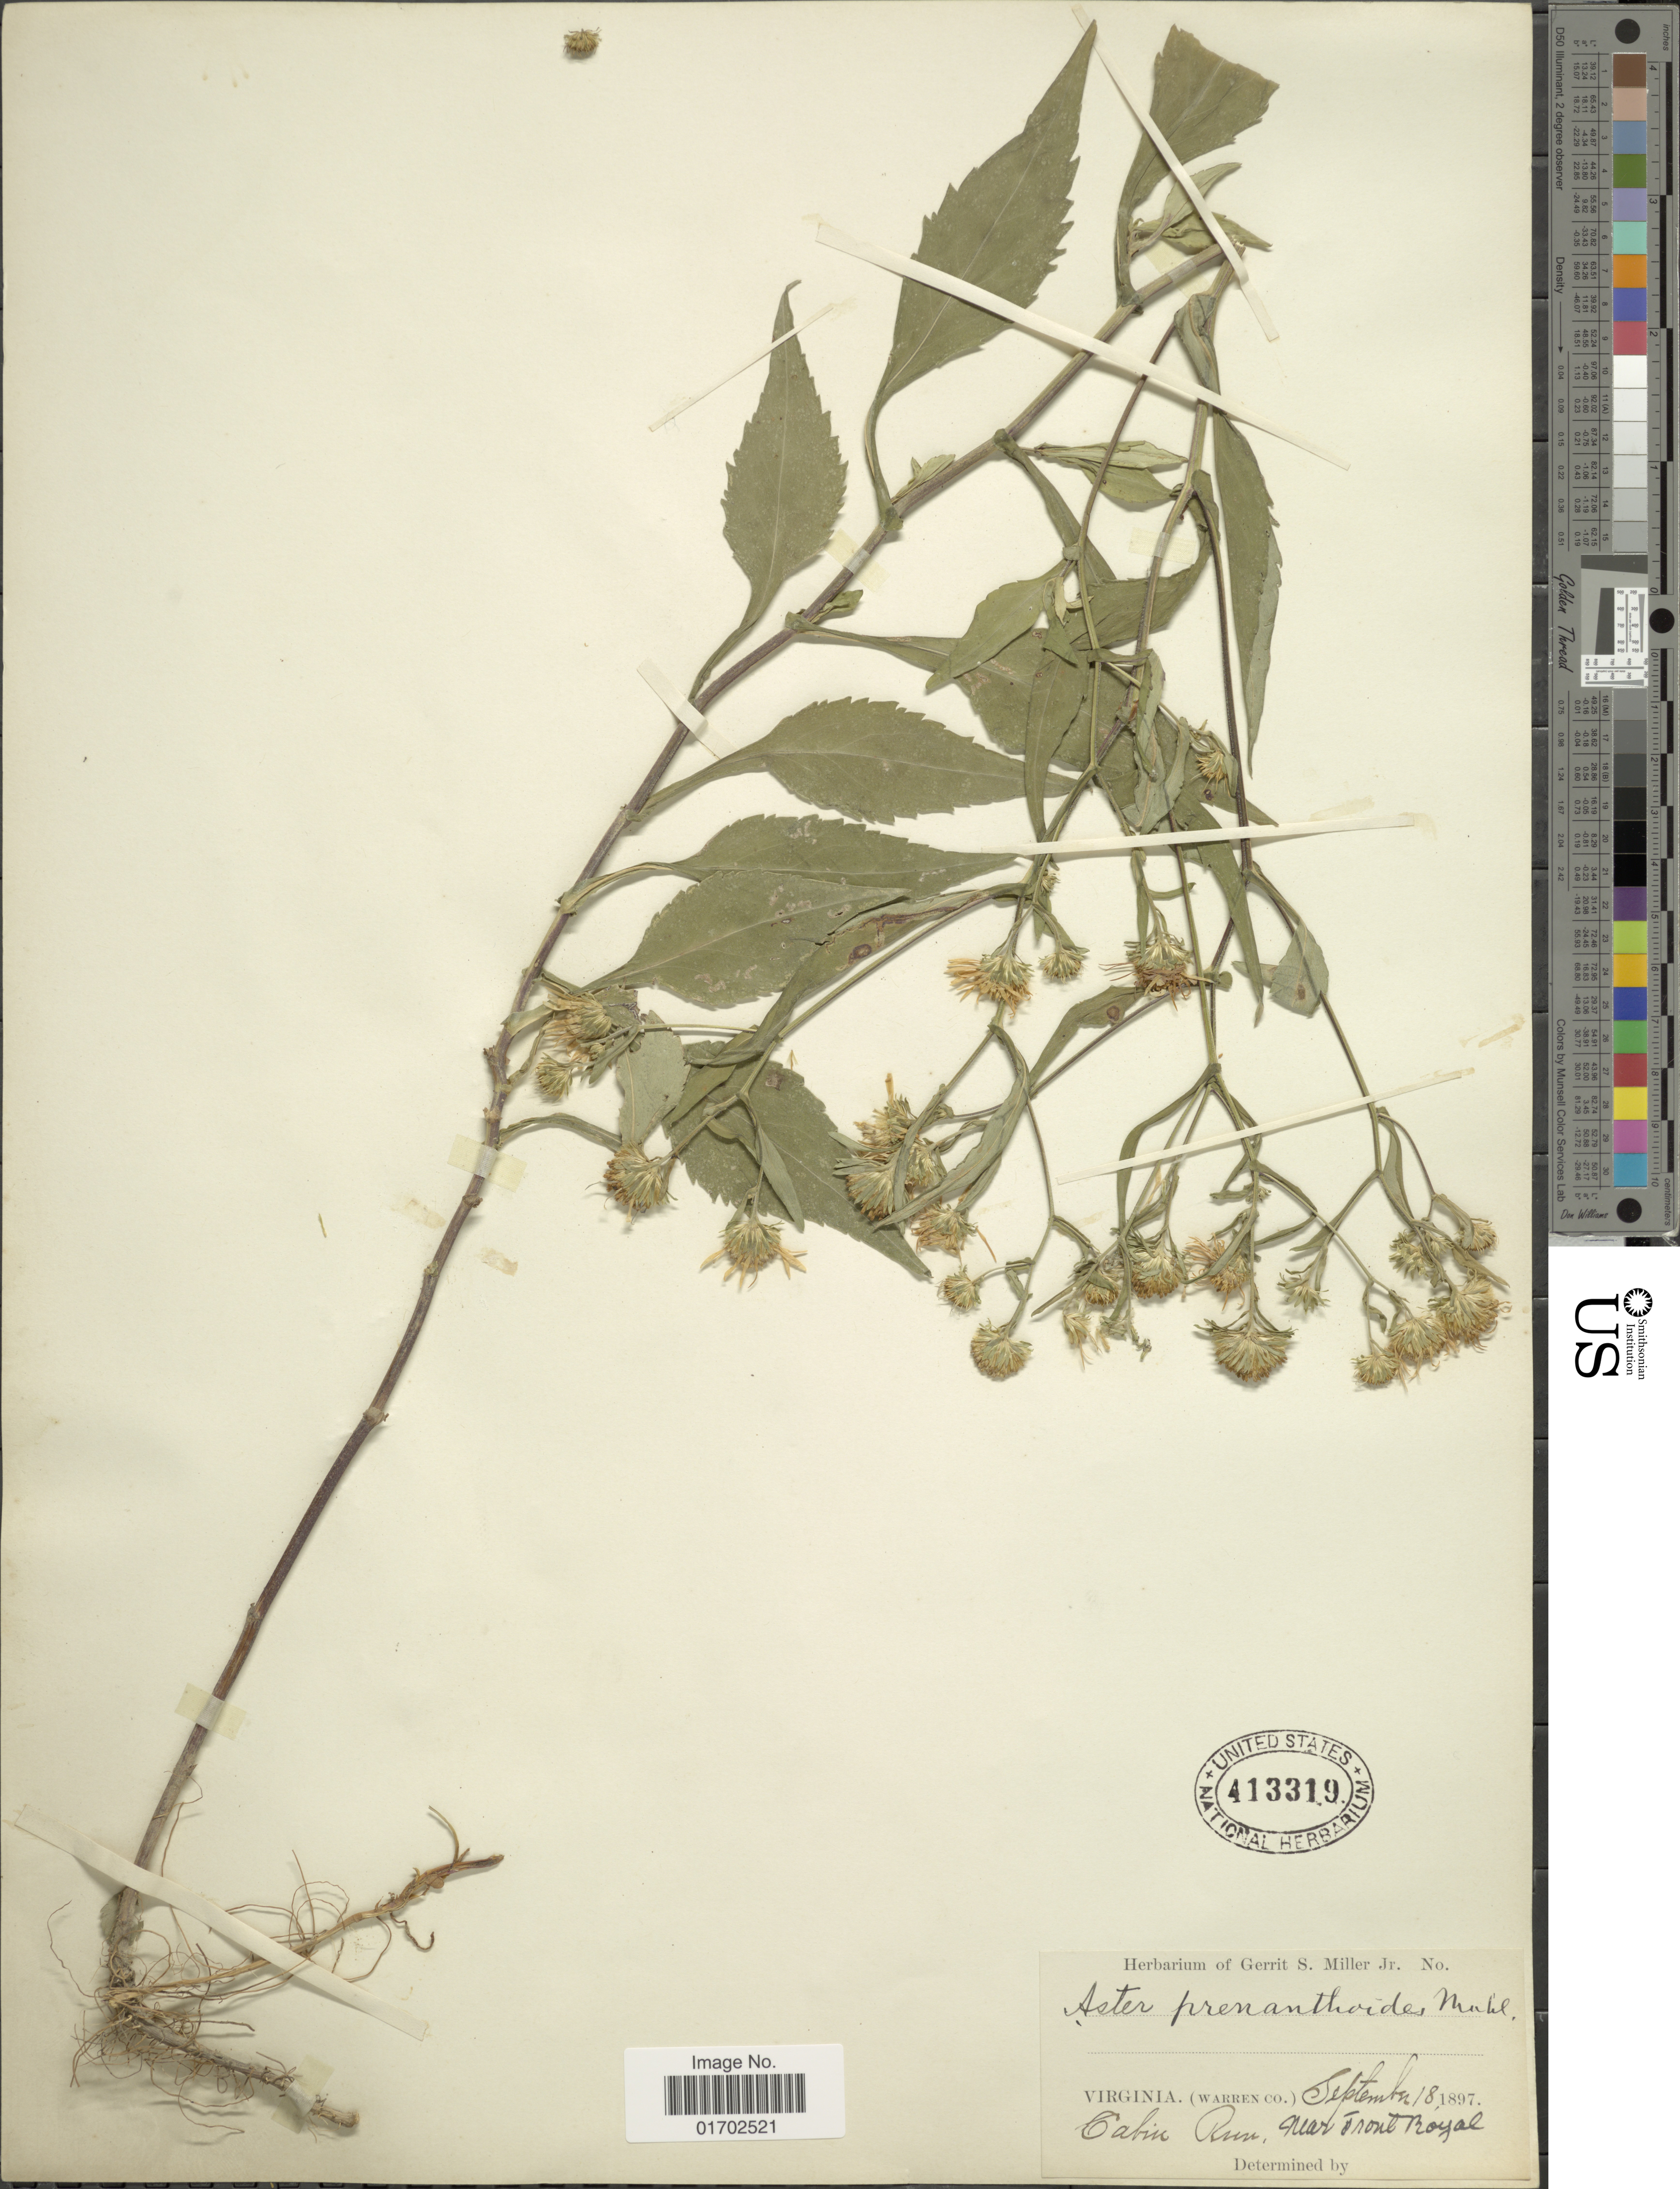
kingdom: Plantae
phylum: Tracheophyta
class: Magnoliopsida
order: Asterales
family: Asteraceae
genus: Symphyotrichum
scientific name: Symphyotrichum prenanthoides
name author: (Muhl. ex Willd.) G.L. Nesom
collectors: ex herb. Gerrit S. Miller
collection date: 1897-09-18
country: United States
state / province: Virginia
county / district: Warren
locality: Cabin Run, near Front Royal.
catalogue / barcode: US 413319